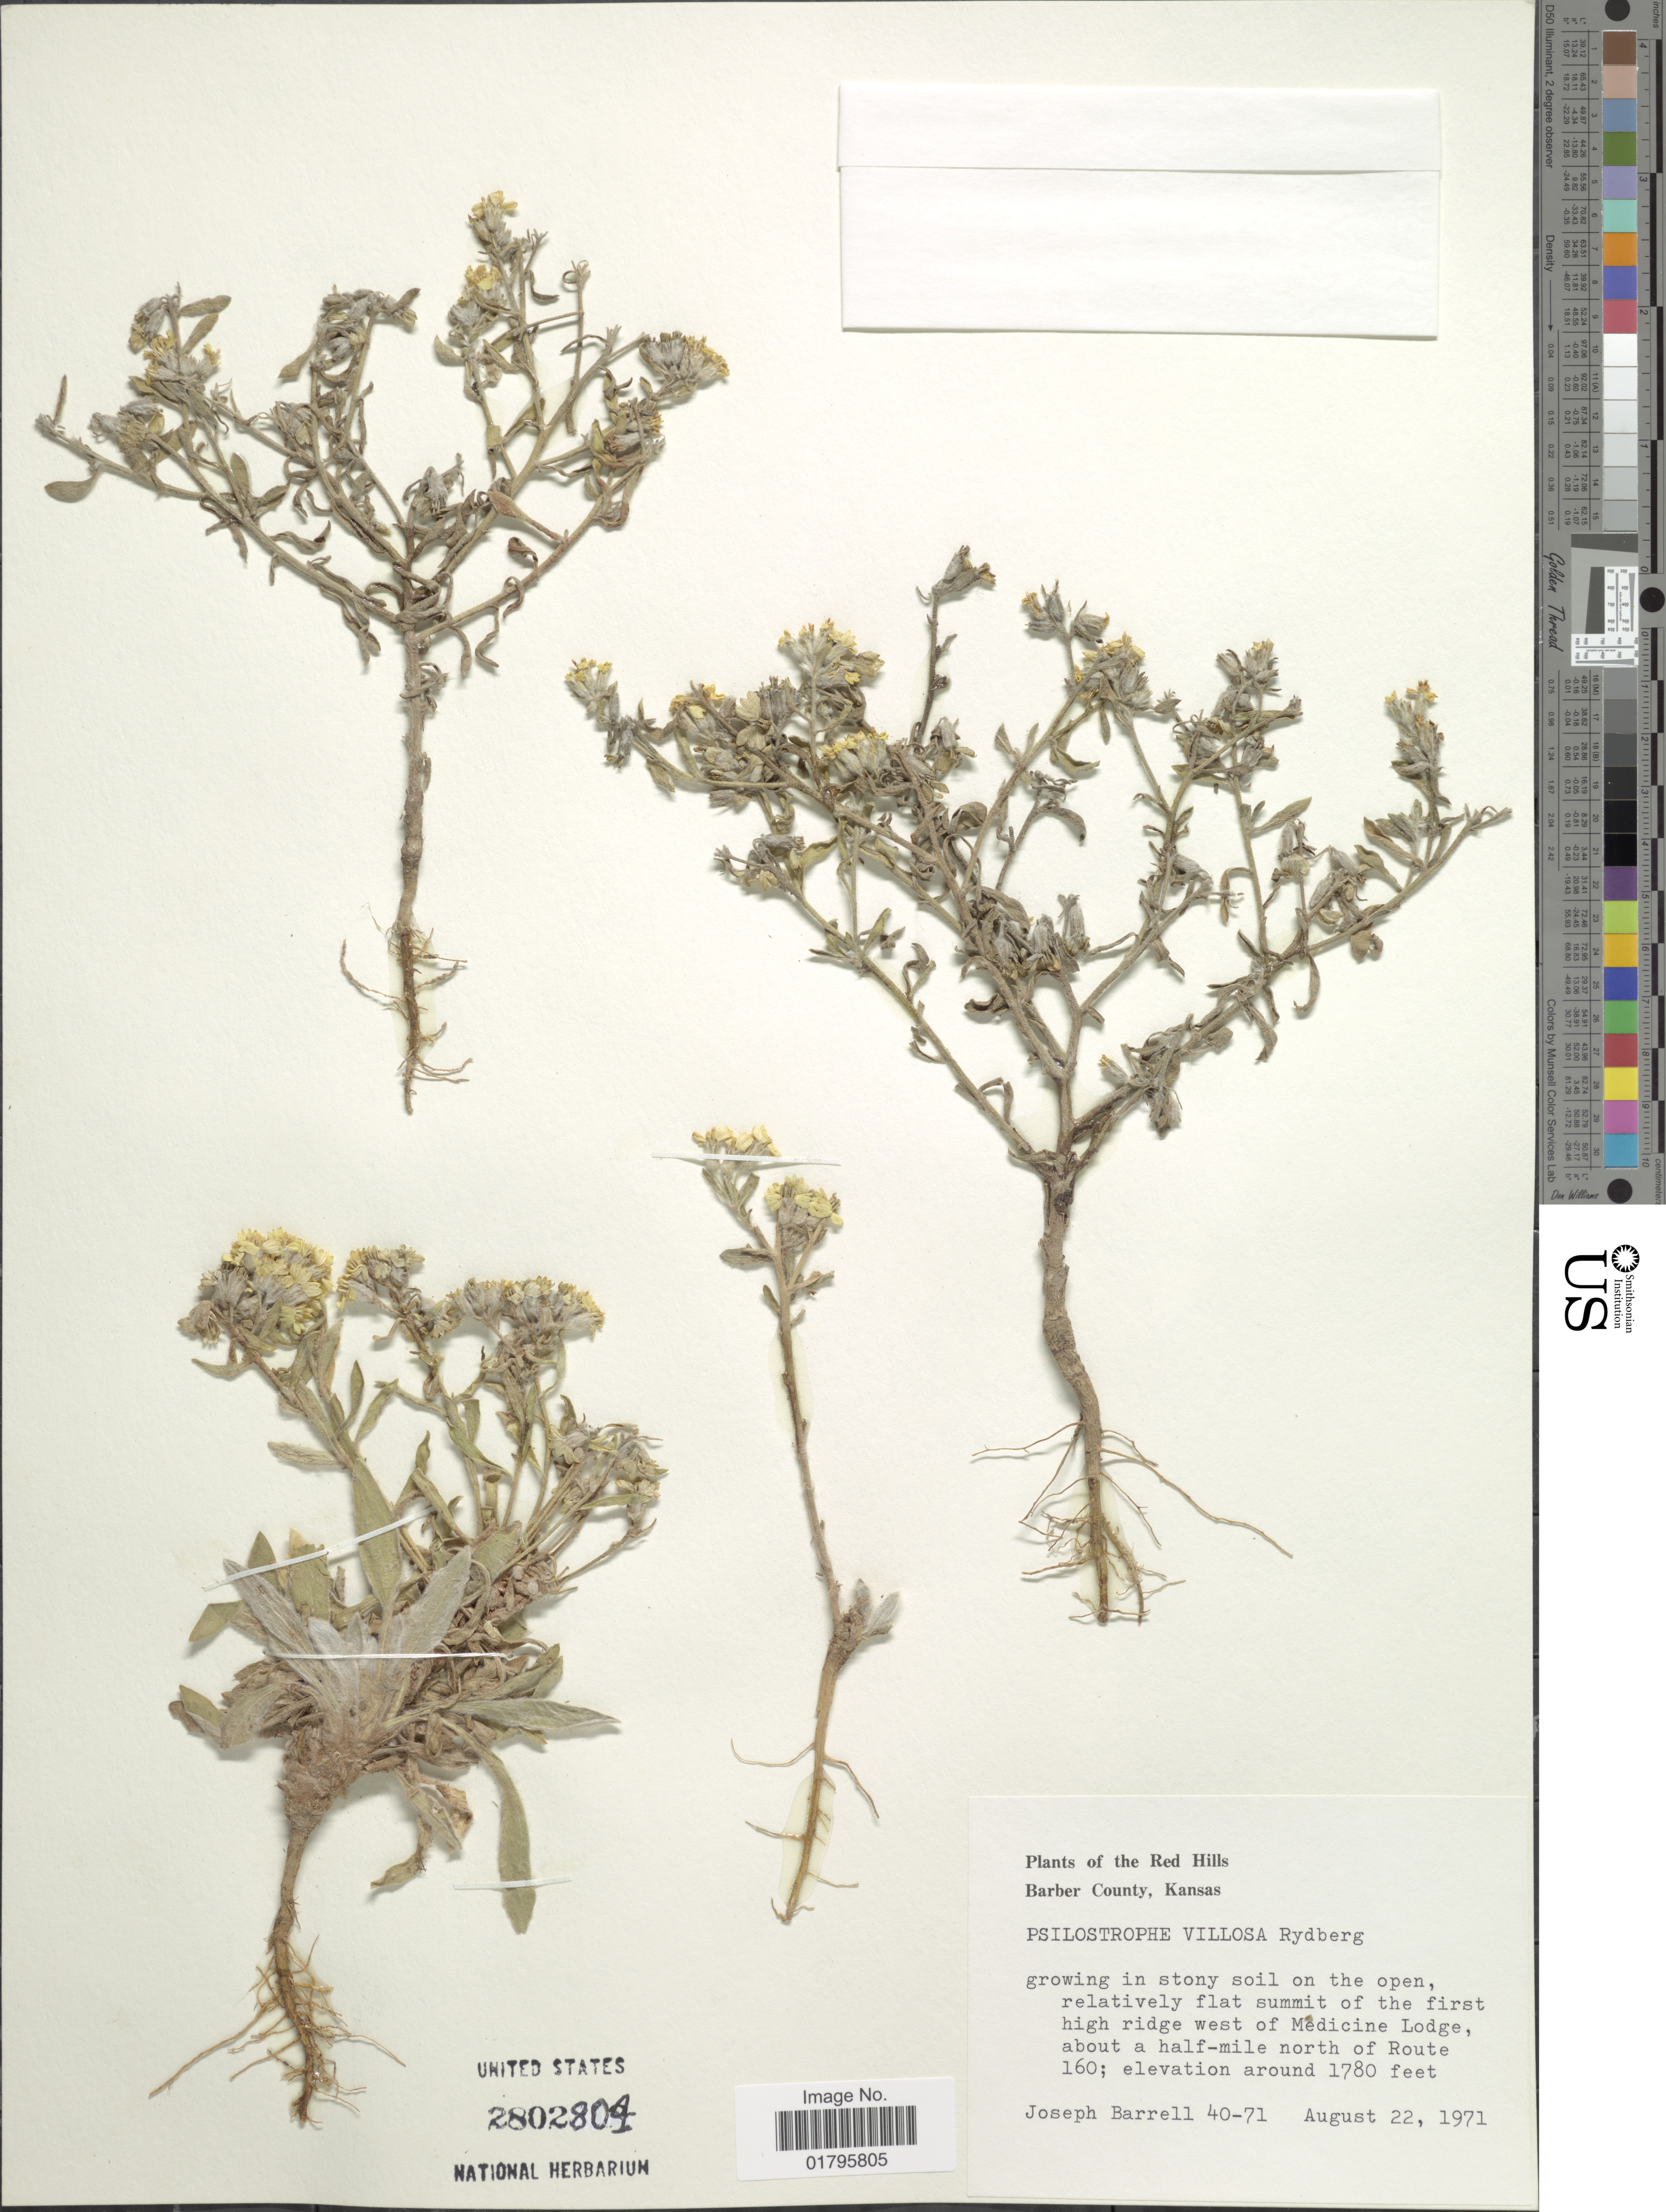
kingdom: Plantae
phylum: Tracheophyta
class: Magnoliopsida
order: Asterales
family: Asteraceae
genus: Psilostrophe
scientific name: Psilostrophe villosa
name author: Rydb. ex Britton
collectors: J. Barrell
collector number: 40-71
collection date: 1971-08-22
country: United States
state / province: Kansas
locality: Red Hills, Barber County. West of Medicine Lodge, about a half-mile north of Route 160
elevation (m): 543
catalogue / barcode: US 2802804